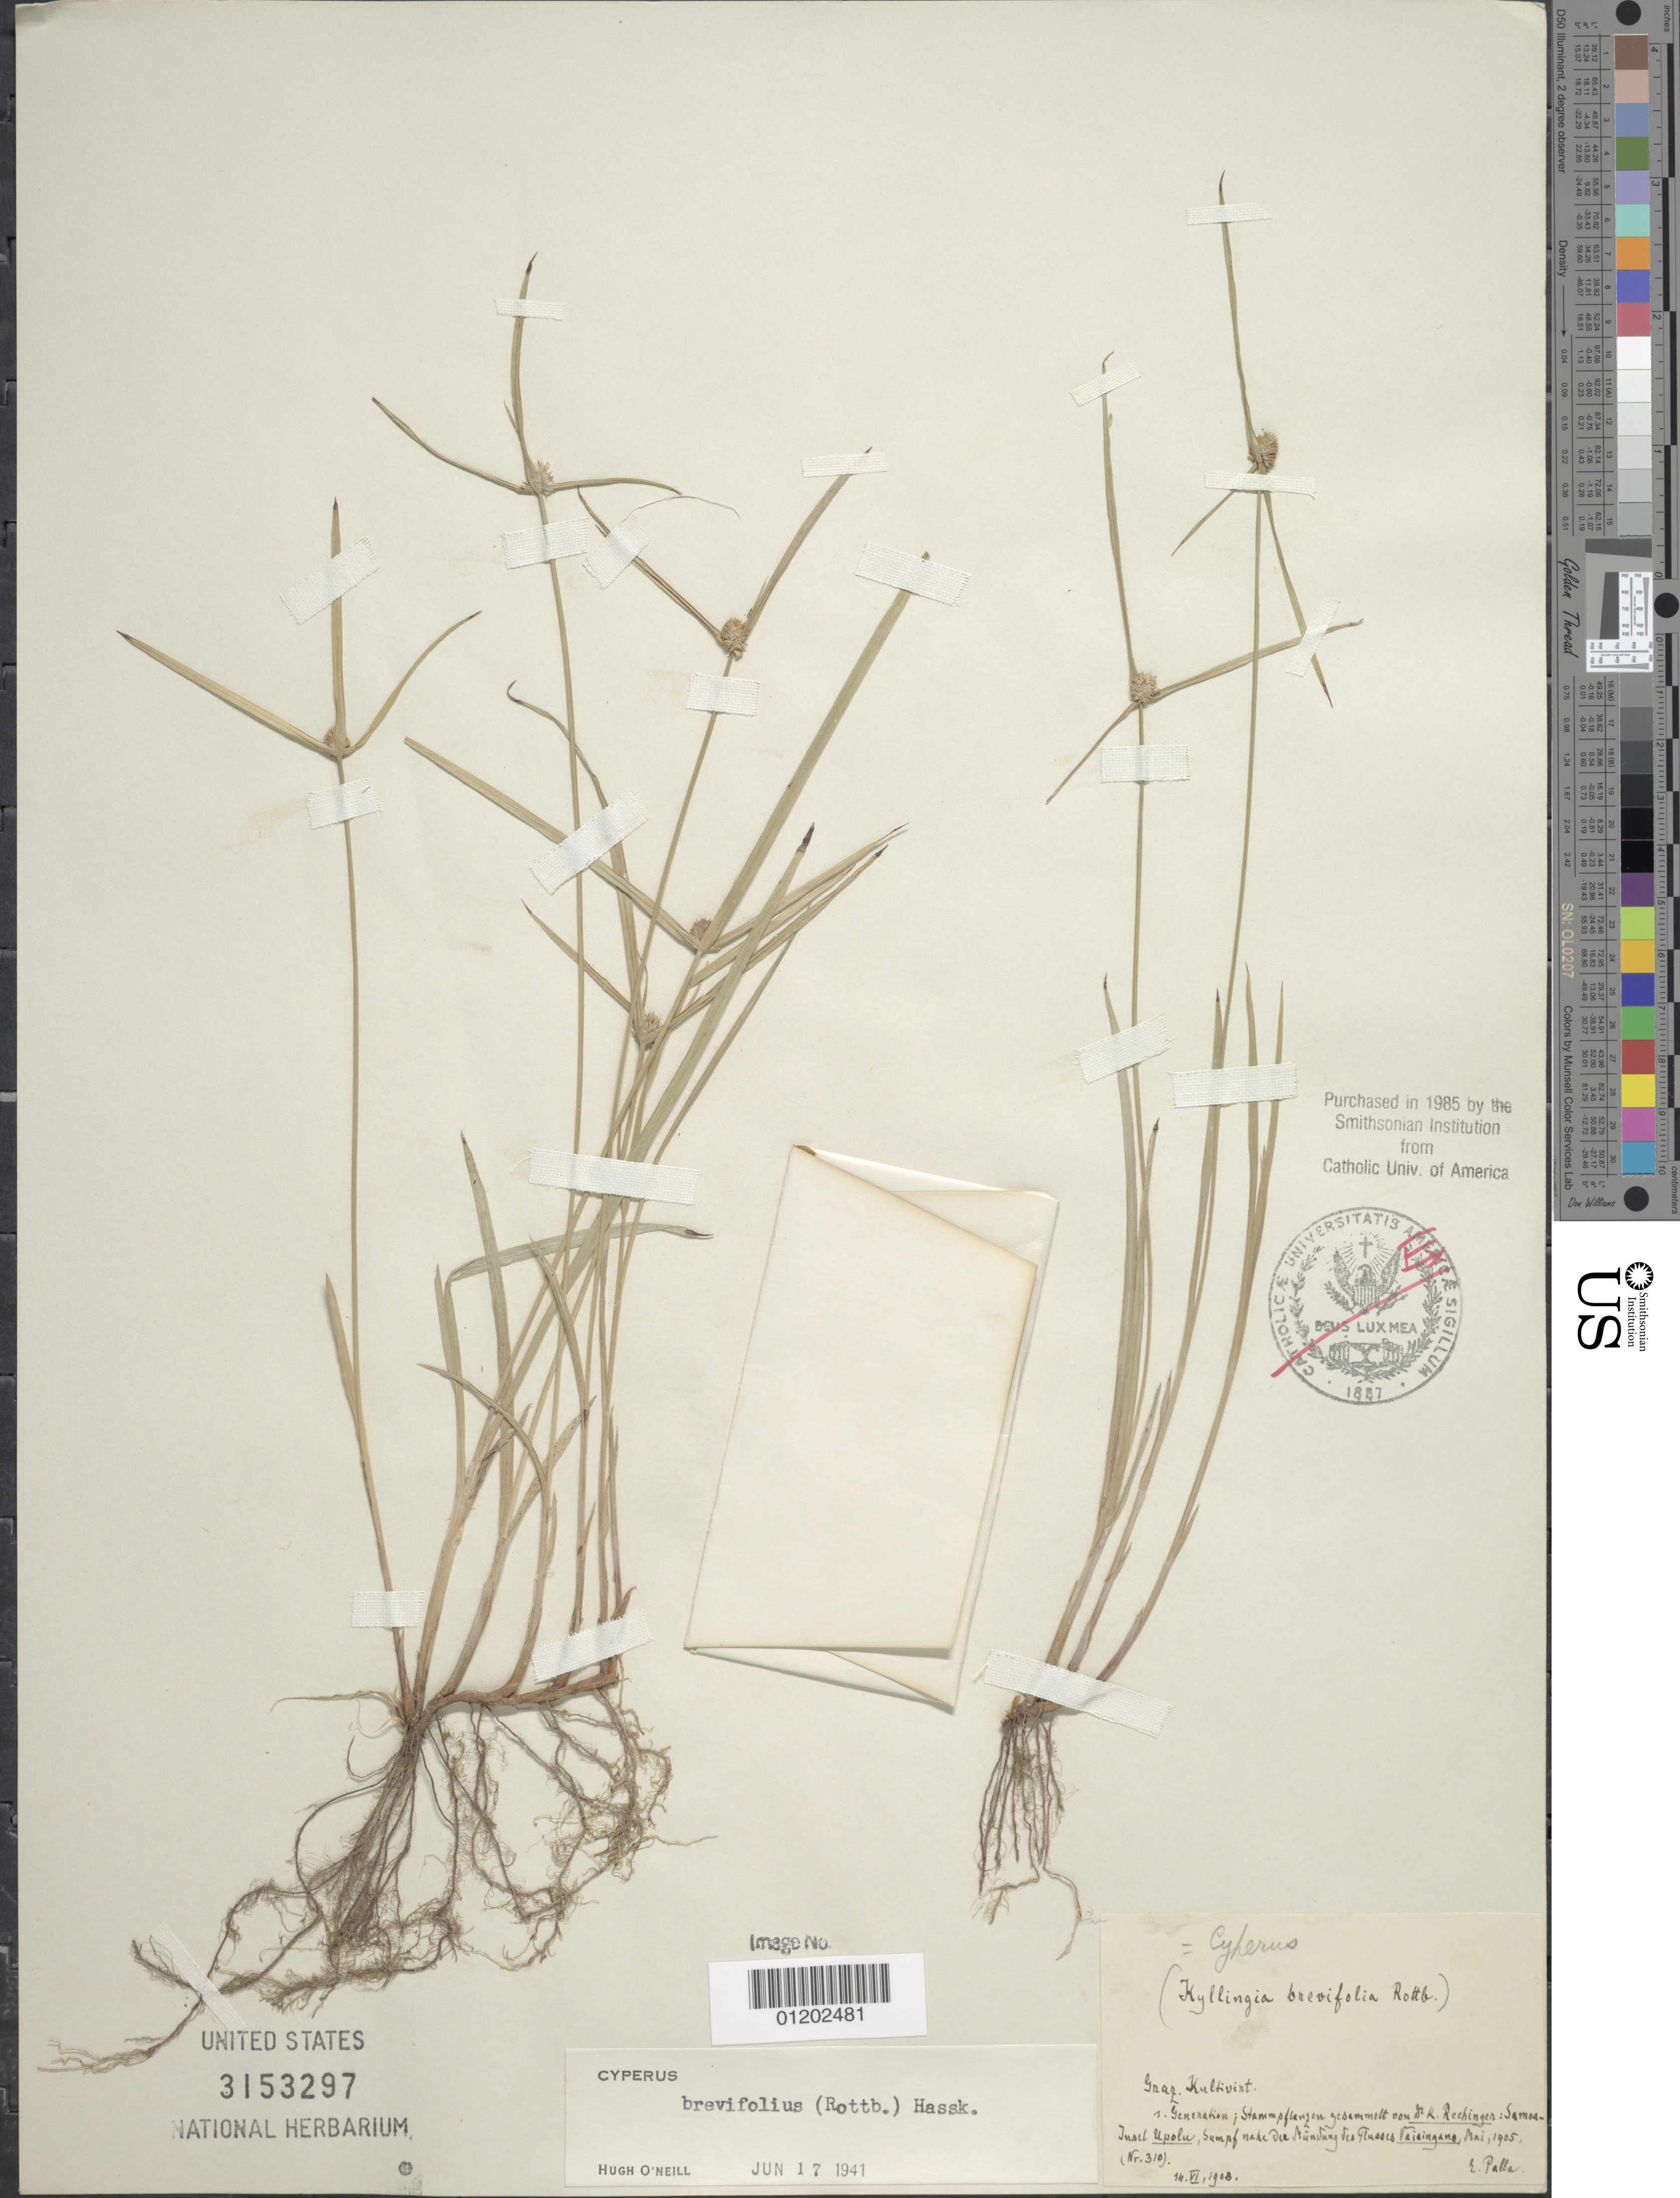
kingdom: Plantae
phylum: Tracheophyta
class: Liliopsida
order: Poales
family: Cyperaceae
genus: Cyperus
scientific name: Cyperus brevifolius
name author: (Rottb.) Hassk.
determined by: Strong, M. T., (US), Smithsonian Institution - National Museum of Natural History (UNITED STATES)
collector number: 310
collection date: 1908-06-14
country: Samoa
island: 'Upolu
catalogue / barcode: US 3153297